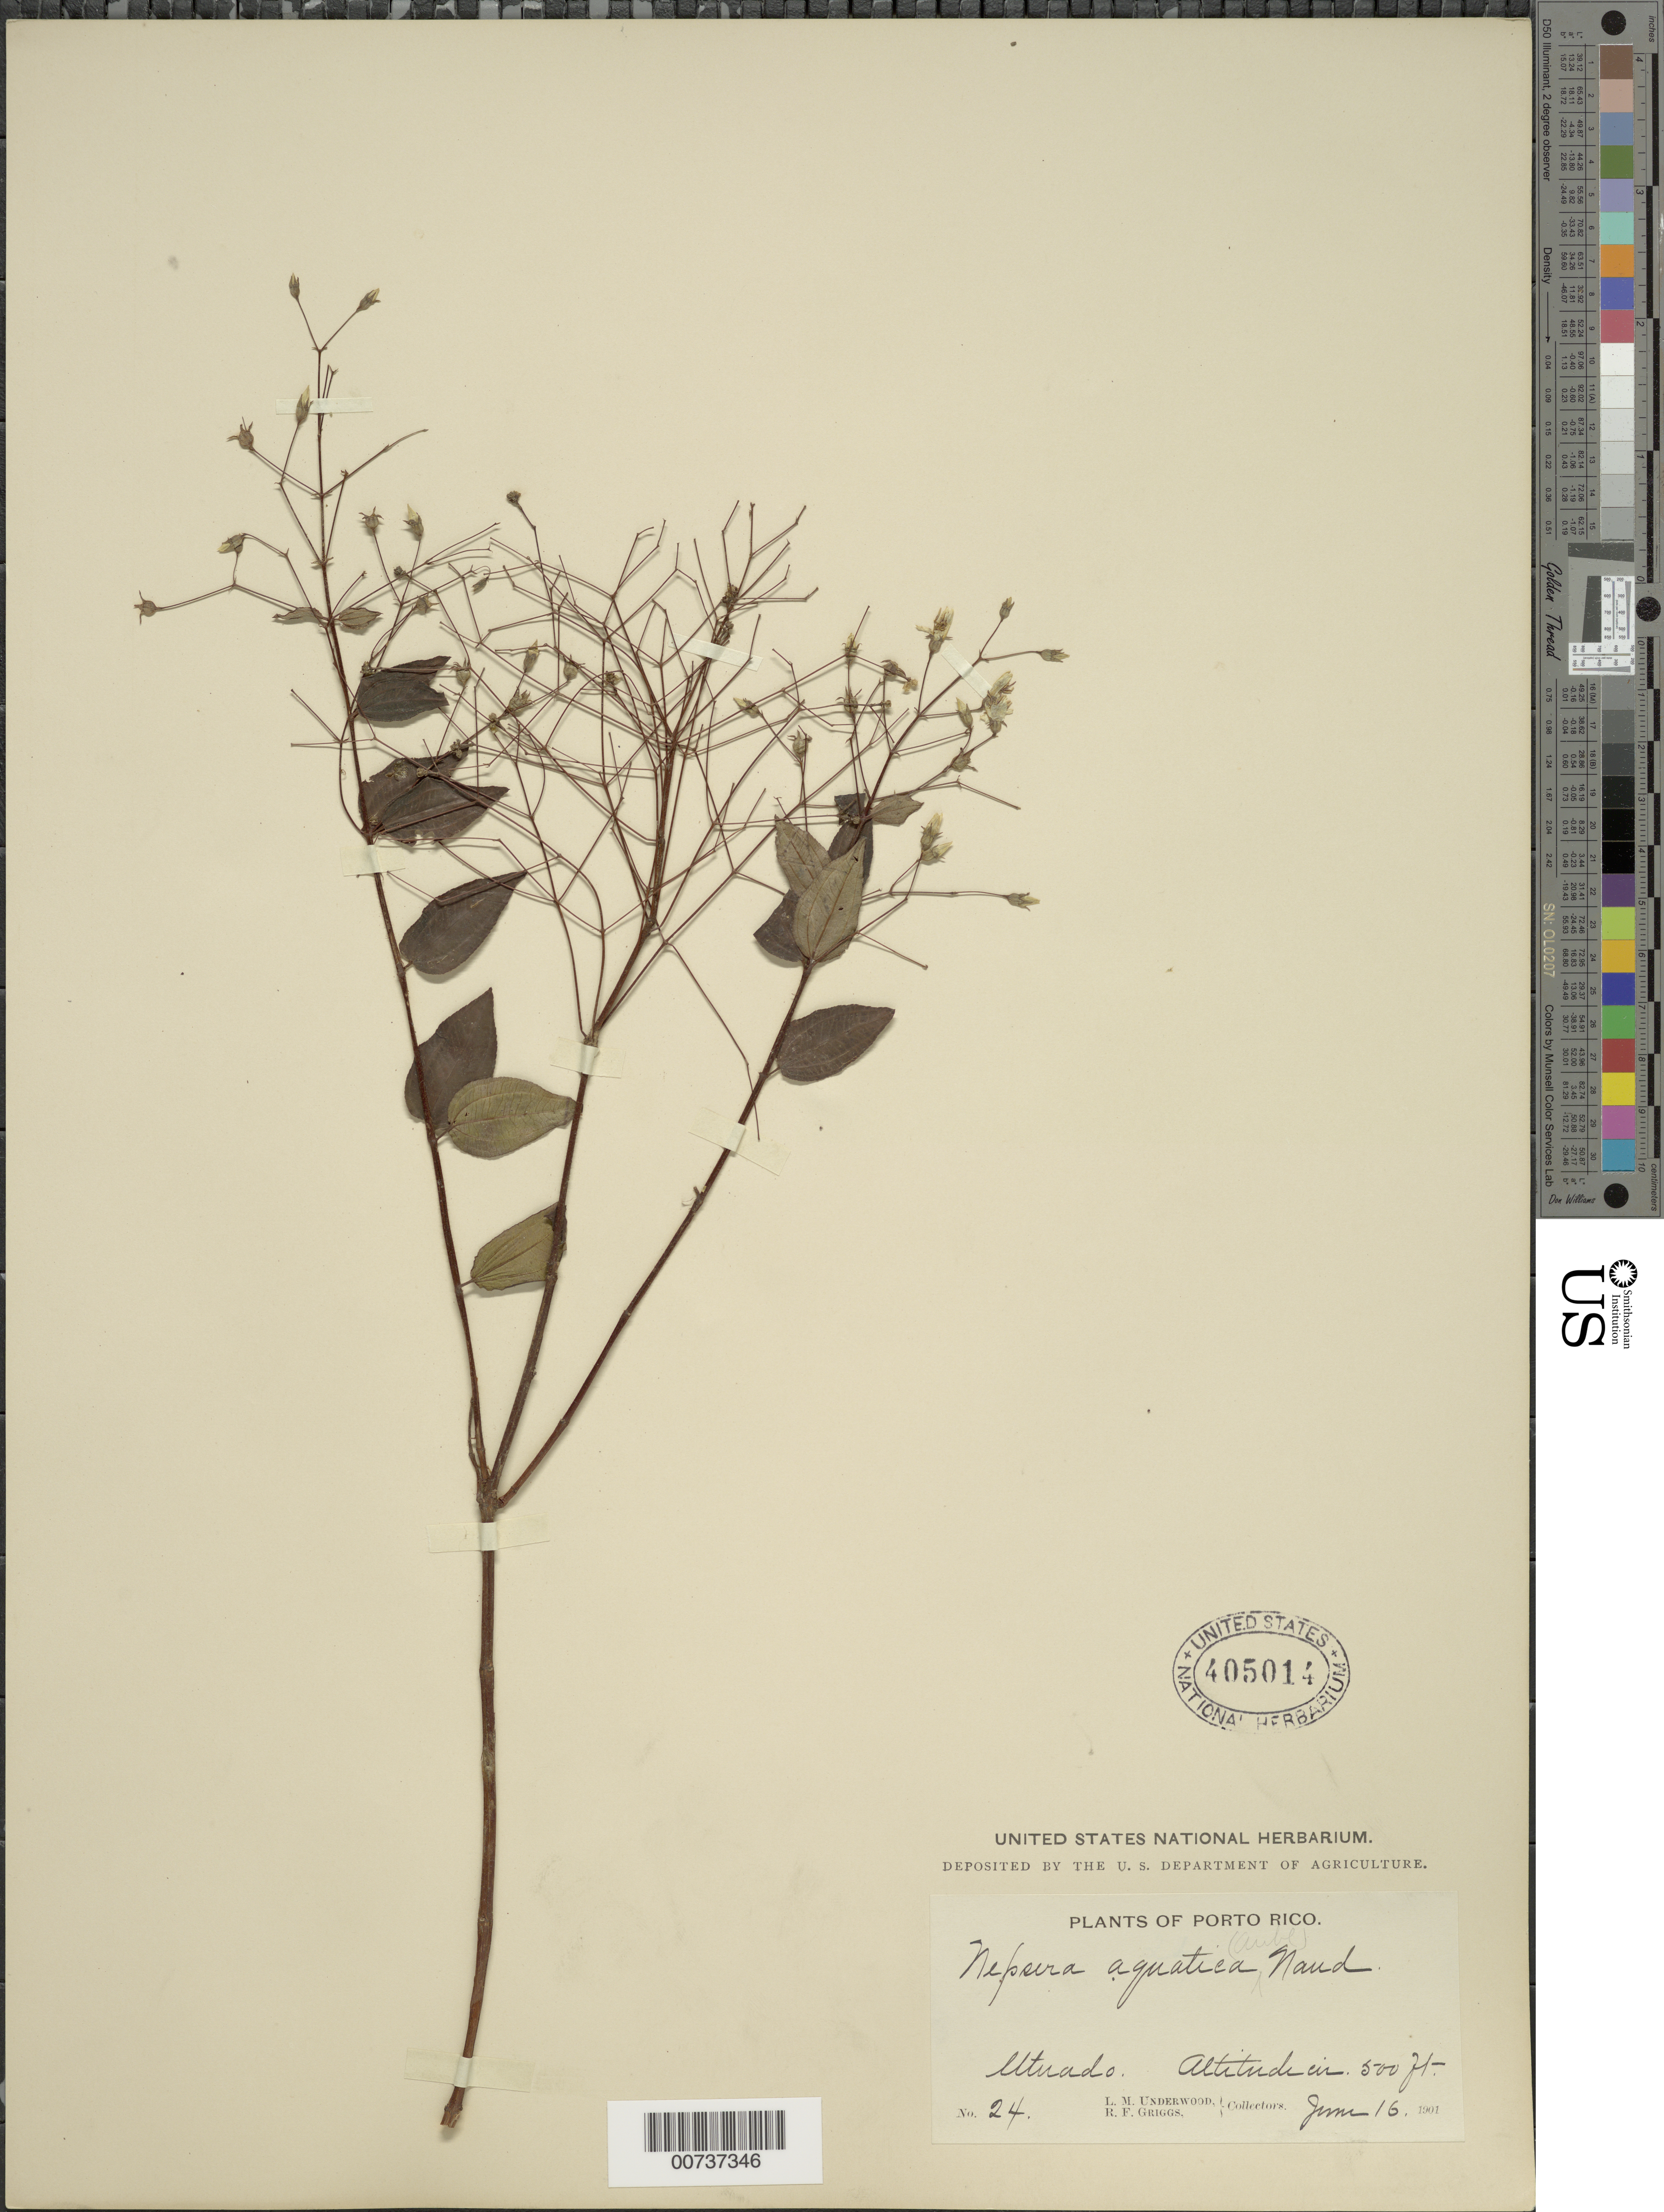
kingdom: Plantae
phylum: Tracheophyta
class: Magnoliopsida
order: Myrtales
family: Melastomataceae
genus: Nepsera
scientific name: Nepsera aquatica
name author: (Aubl.) Naudin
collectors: L. M. Underwood & R. F. Griggs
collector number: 24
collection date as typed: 16 Jun 1901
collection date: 1901-06-16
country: Puerto Rico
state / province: Utuado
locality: Utuado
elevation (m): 152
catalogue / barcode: US 405014